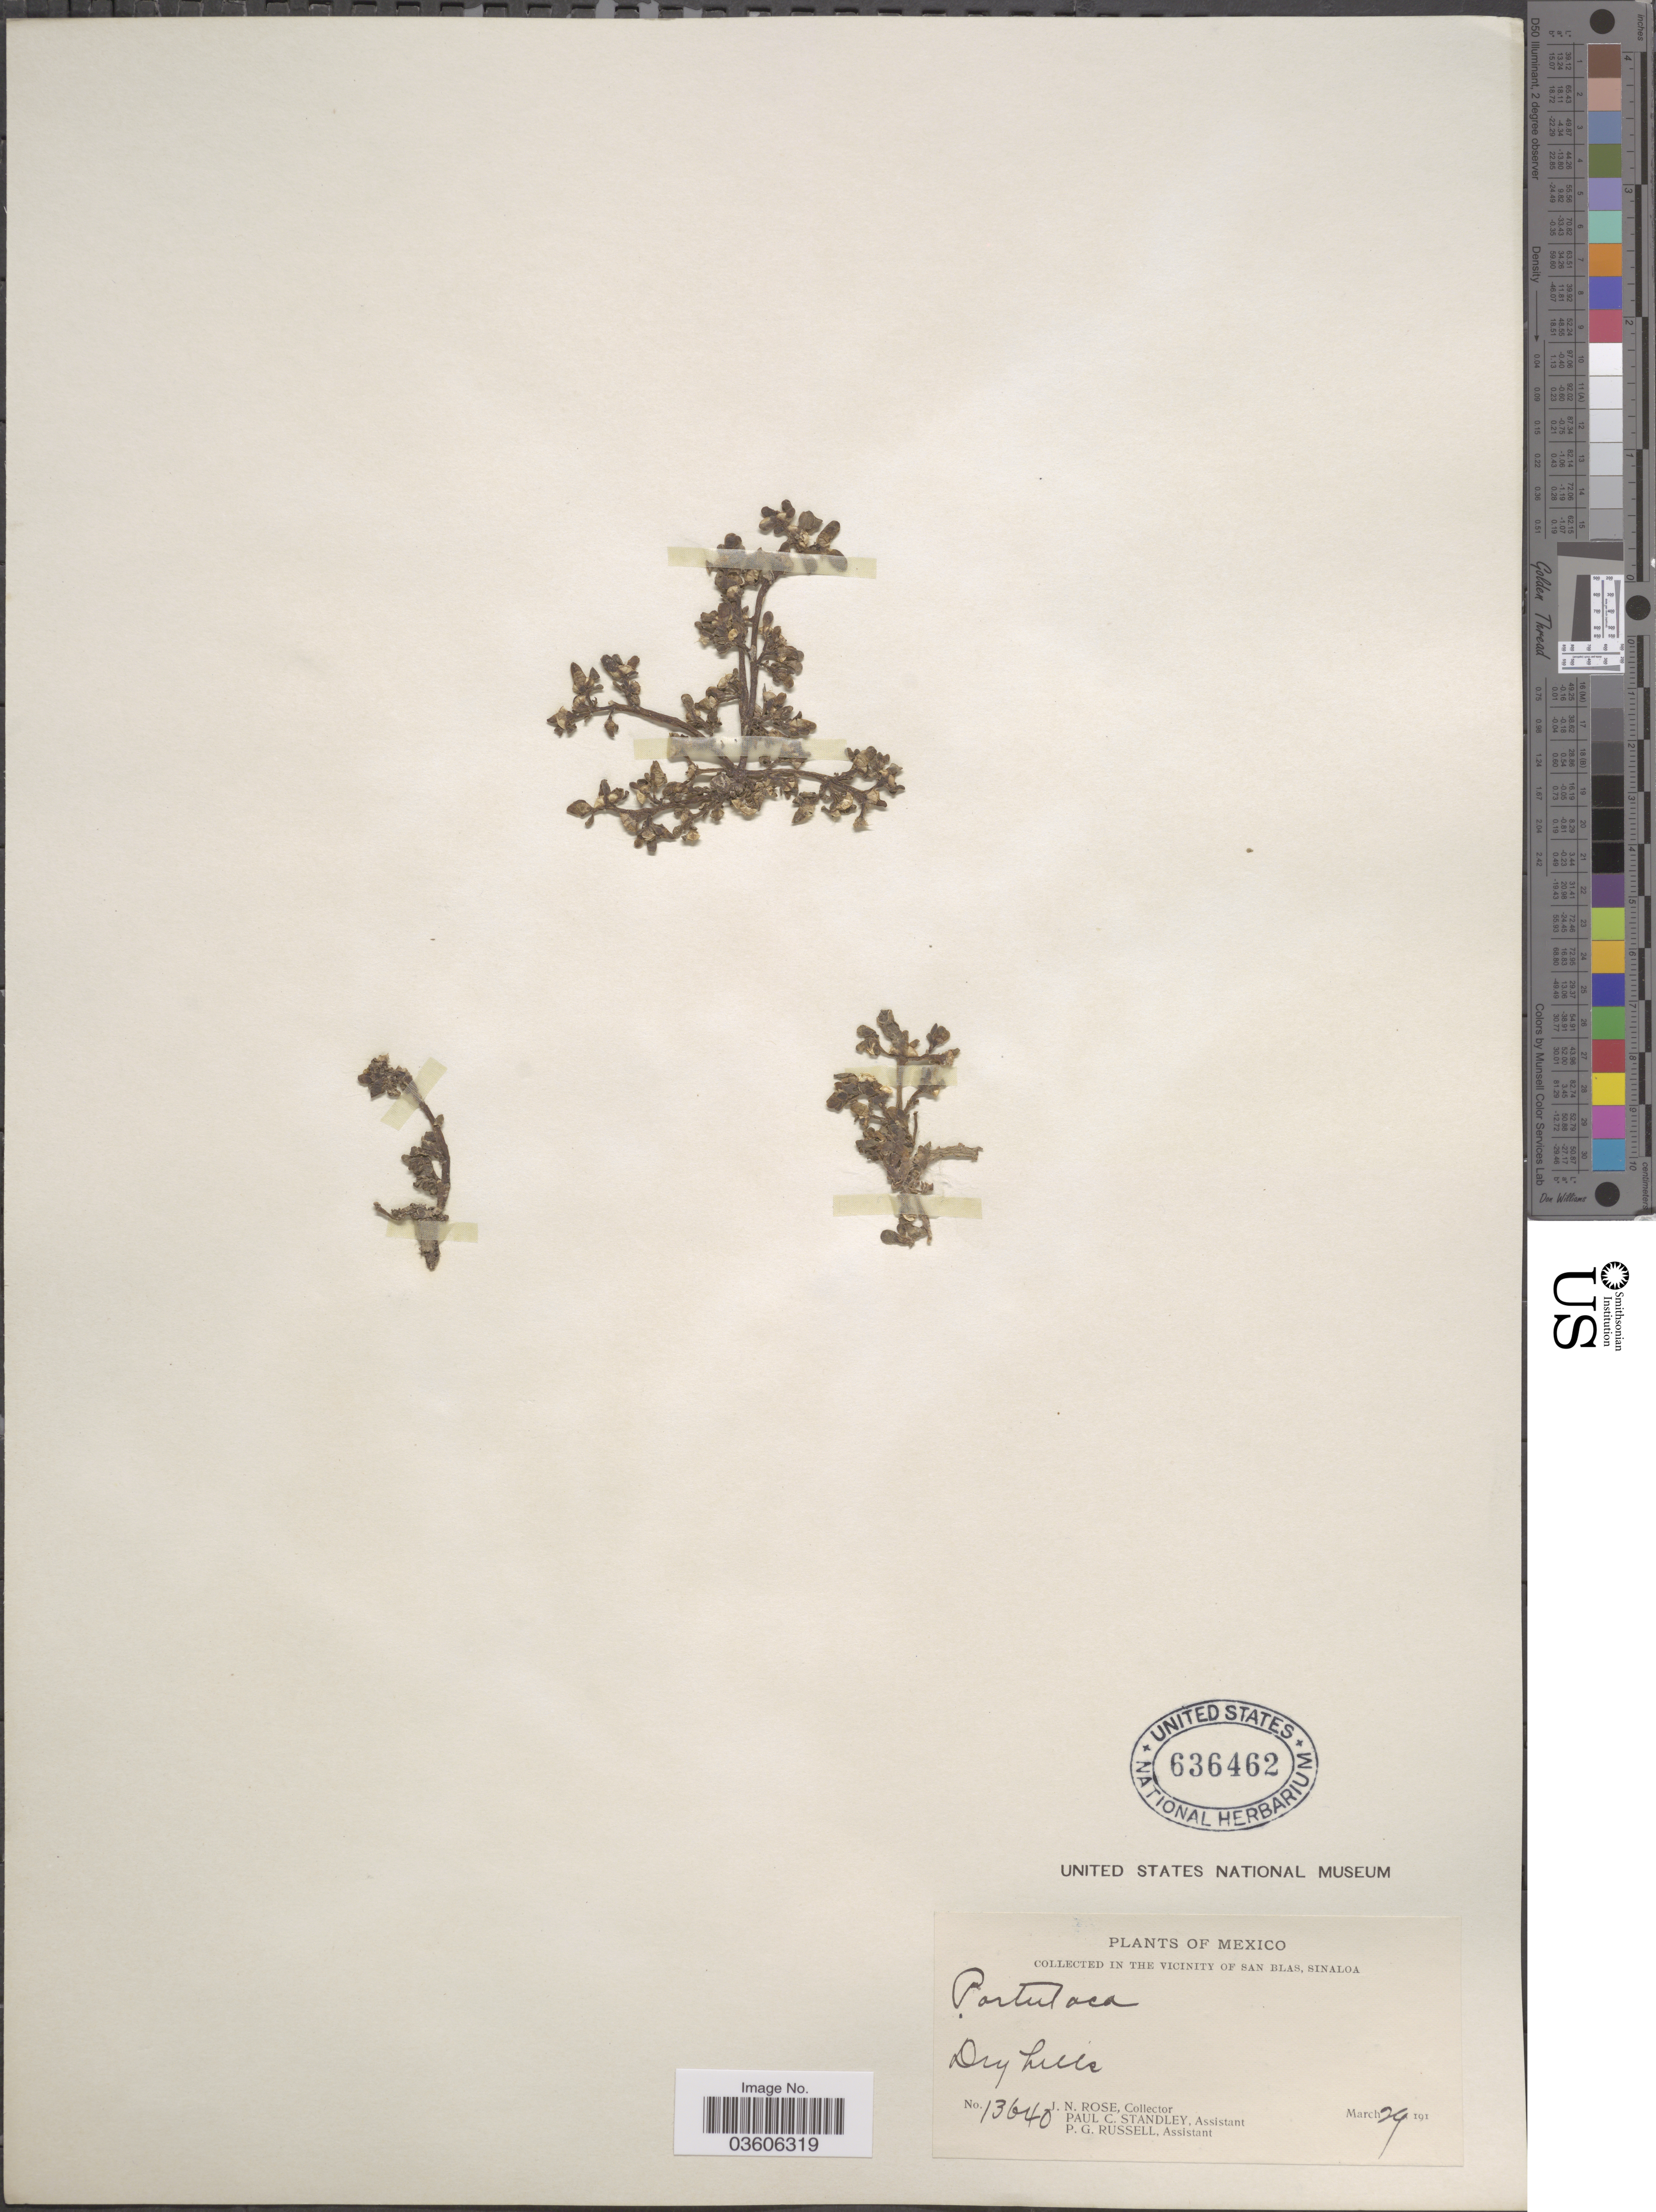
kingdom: Plantae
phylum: Tracheophyta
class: Magnoliopsida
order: Caryophyllales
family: Portulacaceae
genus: Portulaca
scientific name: Portulaca oleracea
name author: L.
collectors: J. N. Rose, P. C. Standley & P. G. Russell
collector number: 13640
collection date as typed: March 29 191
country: Mexico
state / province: Sinaloa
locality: Vicinity of San Blas.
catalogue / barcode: US 636462